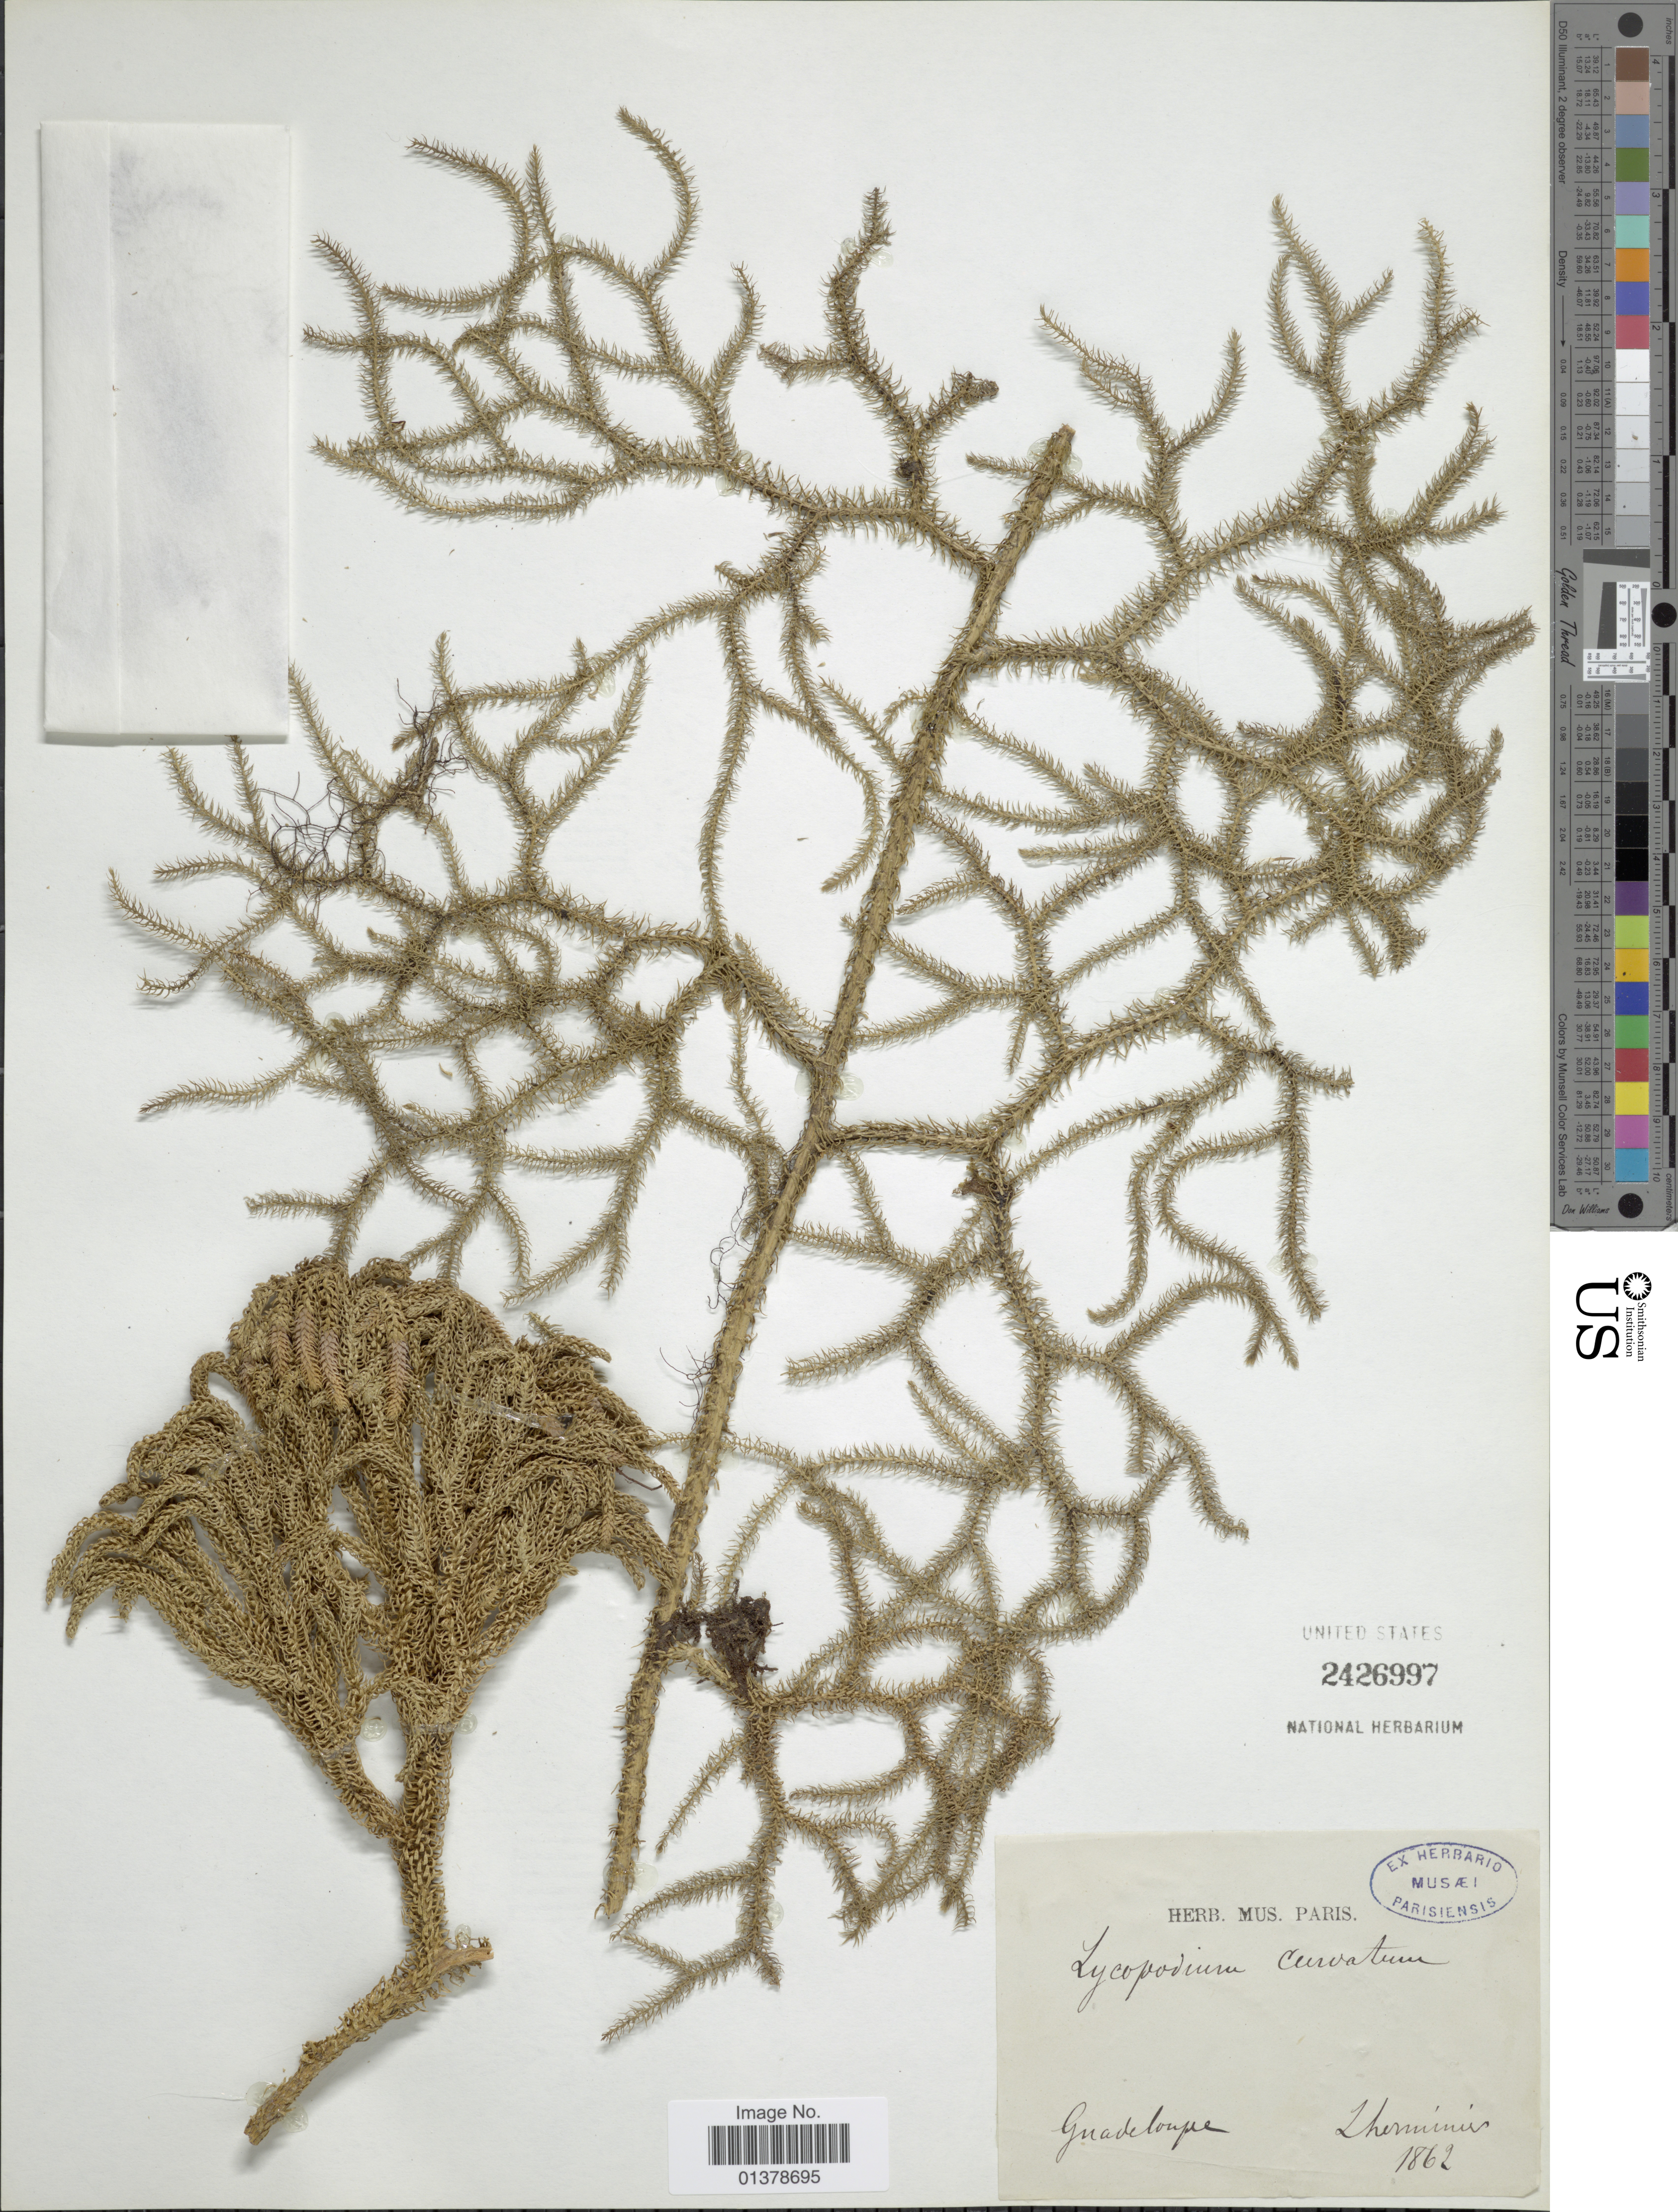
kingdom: Plantae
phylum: Tracheophyta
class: Lycopodiopsida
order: Lycopodiales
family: Lycopodiaceae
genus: Palhinhaea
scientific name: Palhinhaea torta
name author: (Sieber ex Underw. & F.E. Lloyd) Christenh.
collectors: F. L'Herminier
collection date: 1862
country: Guadeloupe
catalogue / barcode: US 2426997